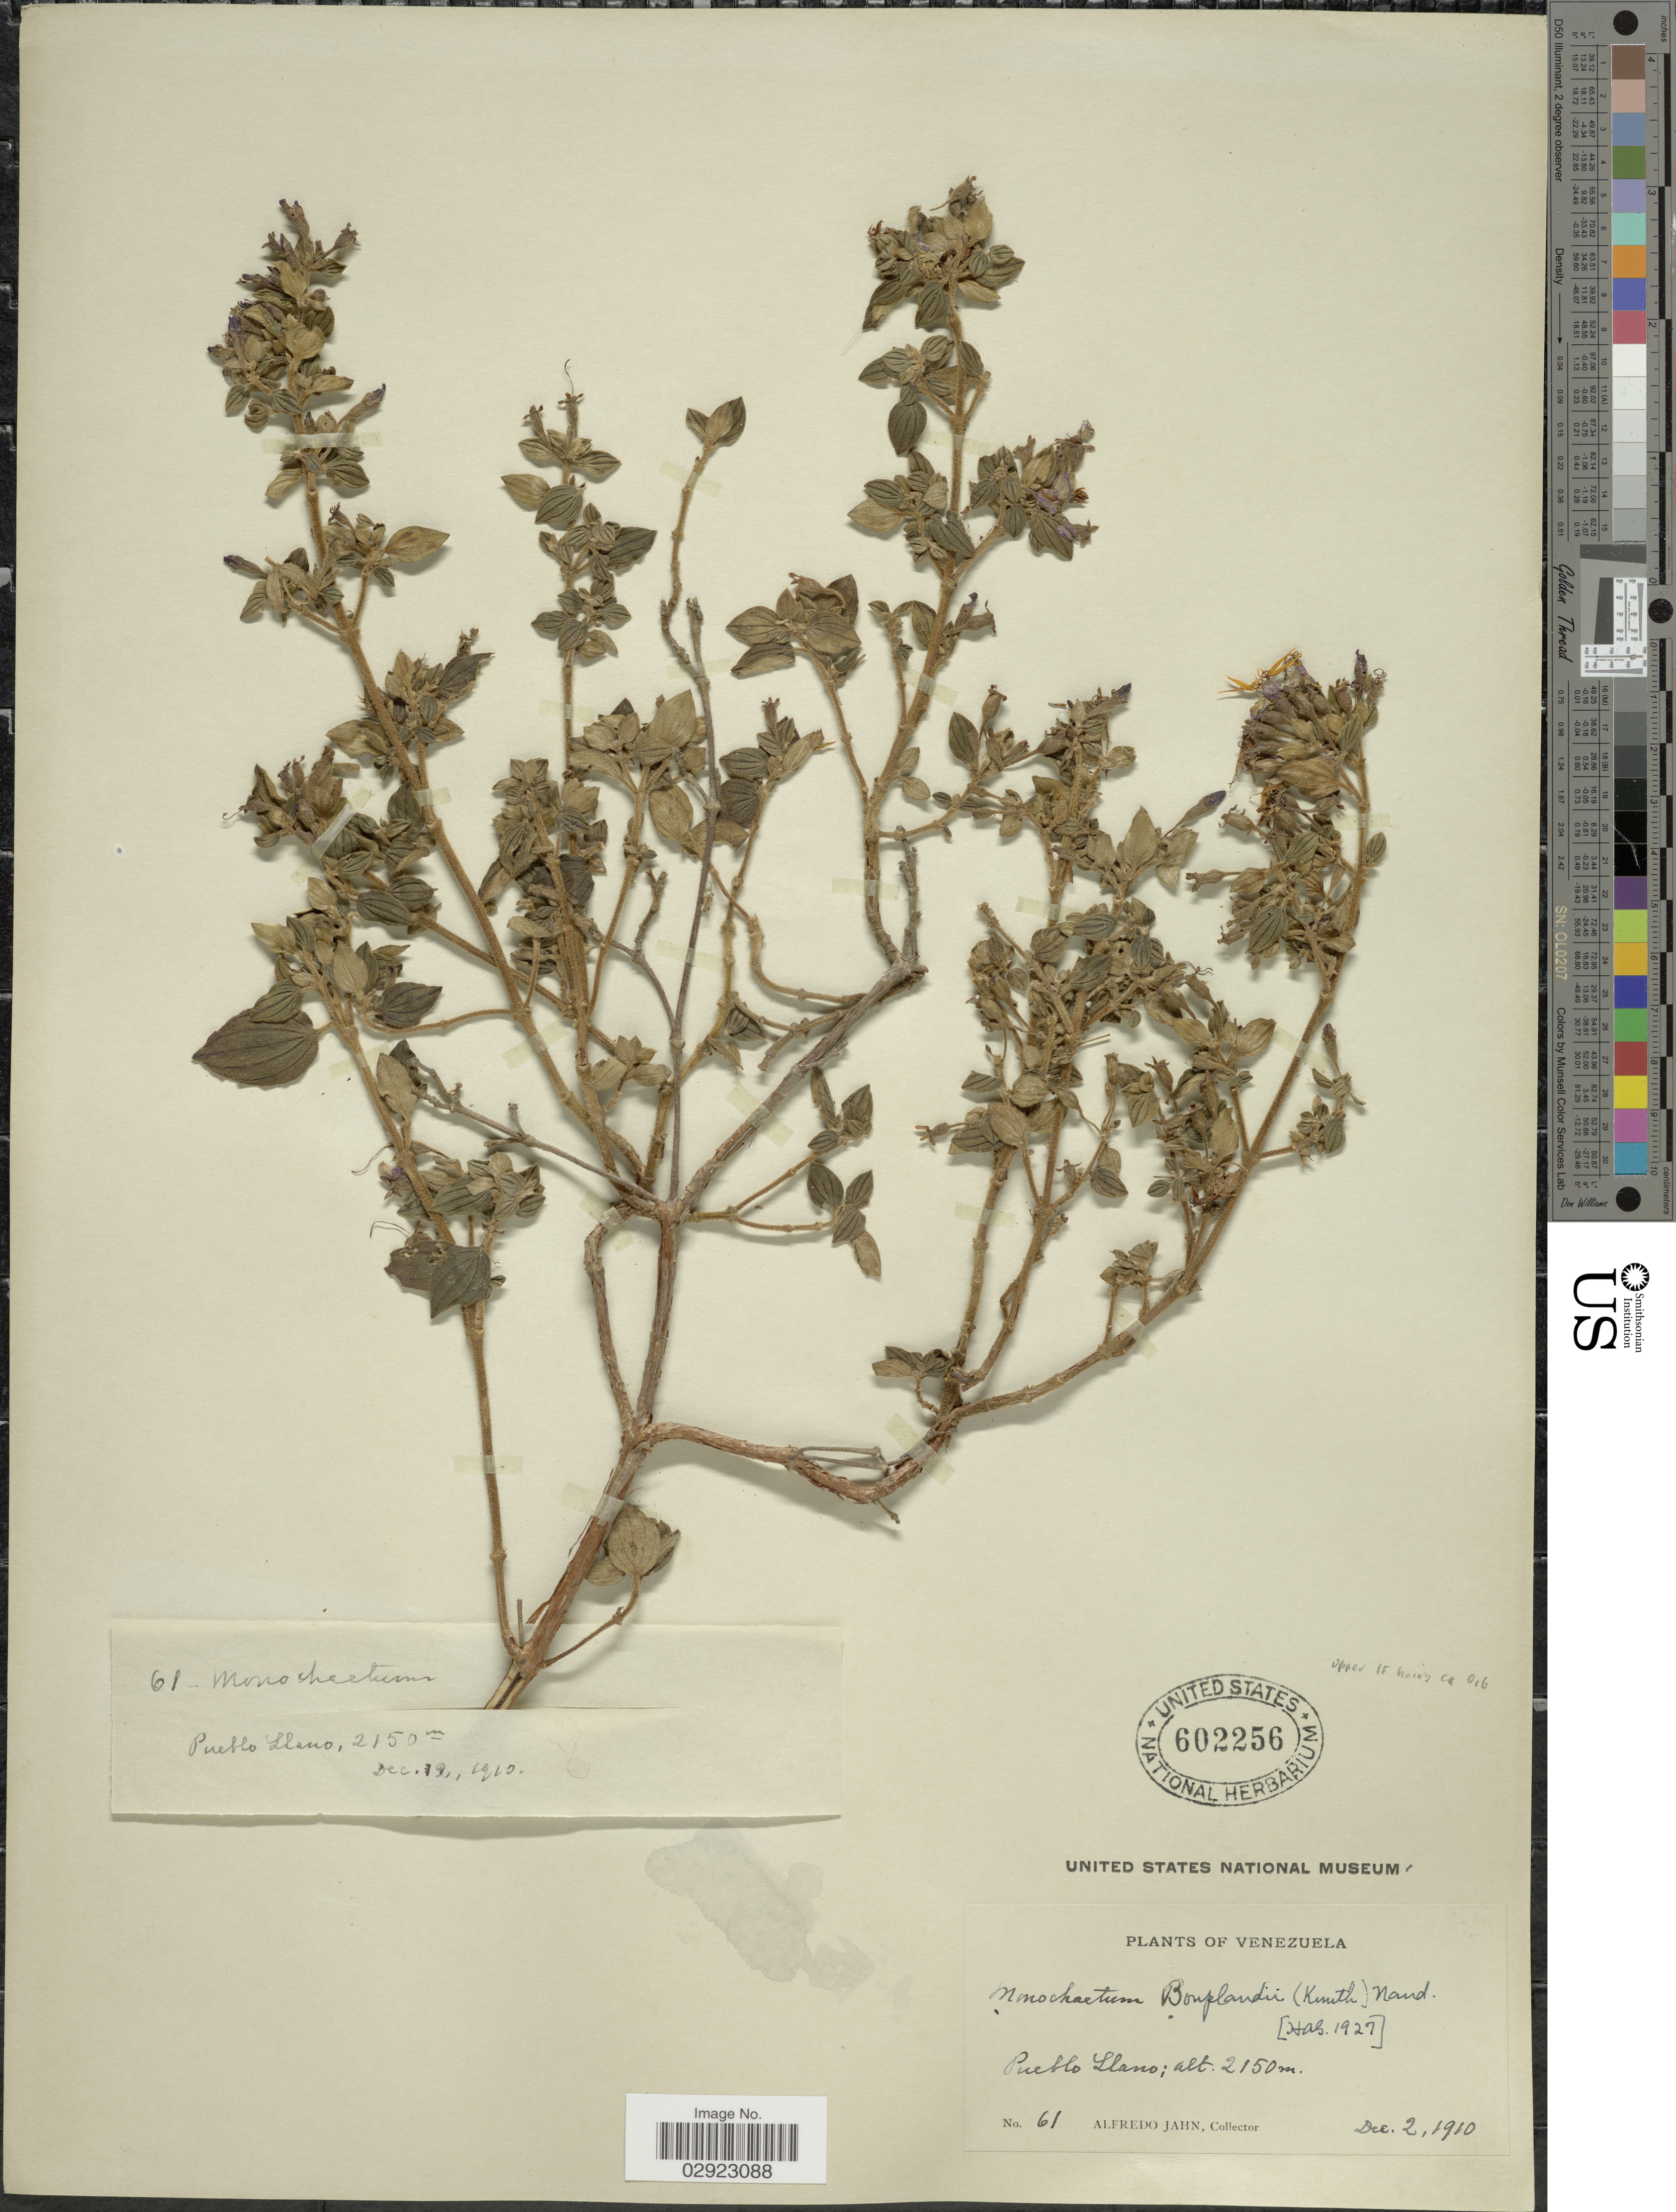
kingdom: Plantae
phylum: Tracheophyta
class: Magnoliopsida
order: Myrtales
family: Melastomataceae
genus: Monochaetum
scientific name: Monochaetum bonplandii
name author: (Kunth) Naudin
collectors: A. Jahn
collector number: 61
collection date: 1910-12-02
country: Venezuela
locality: Pueblo Llano.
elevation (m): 2150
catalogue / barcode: US 602256